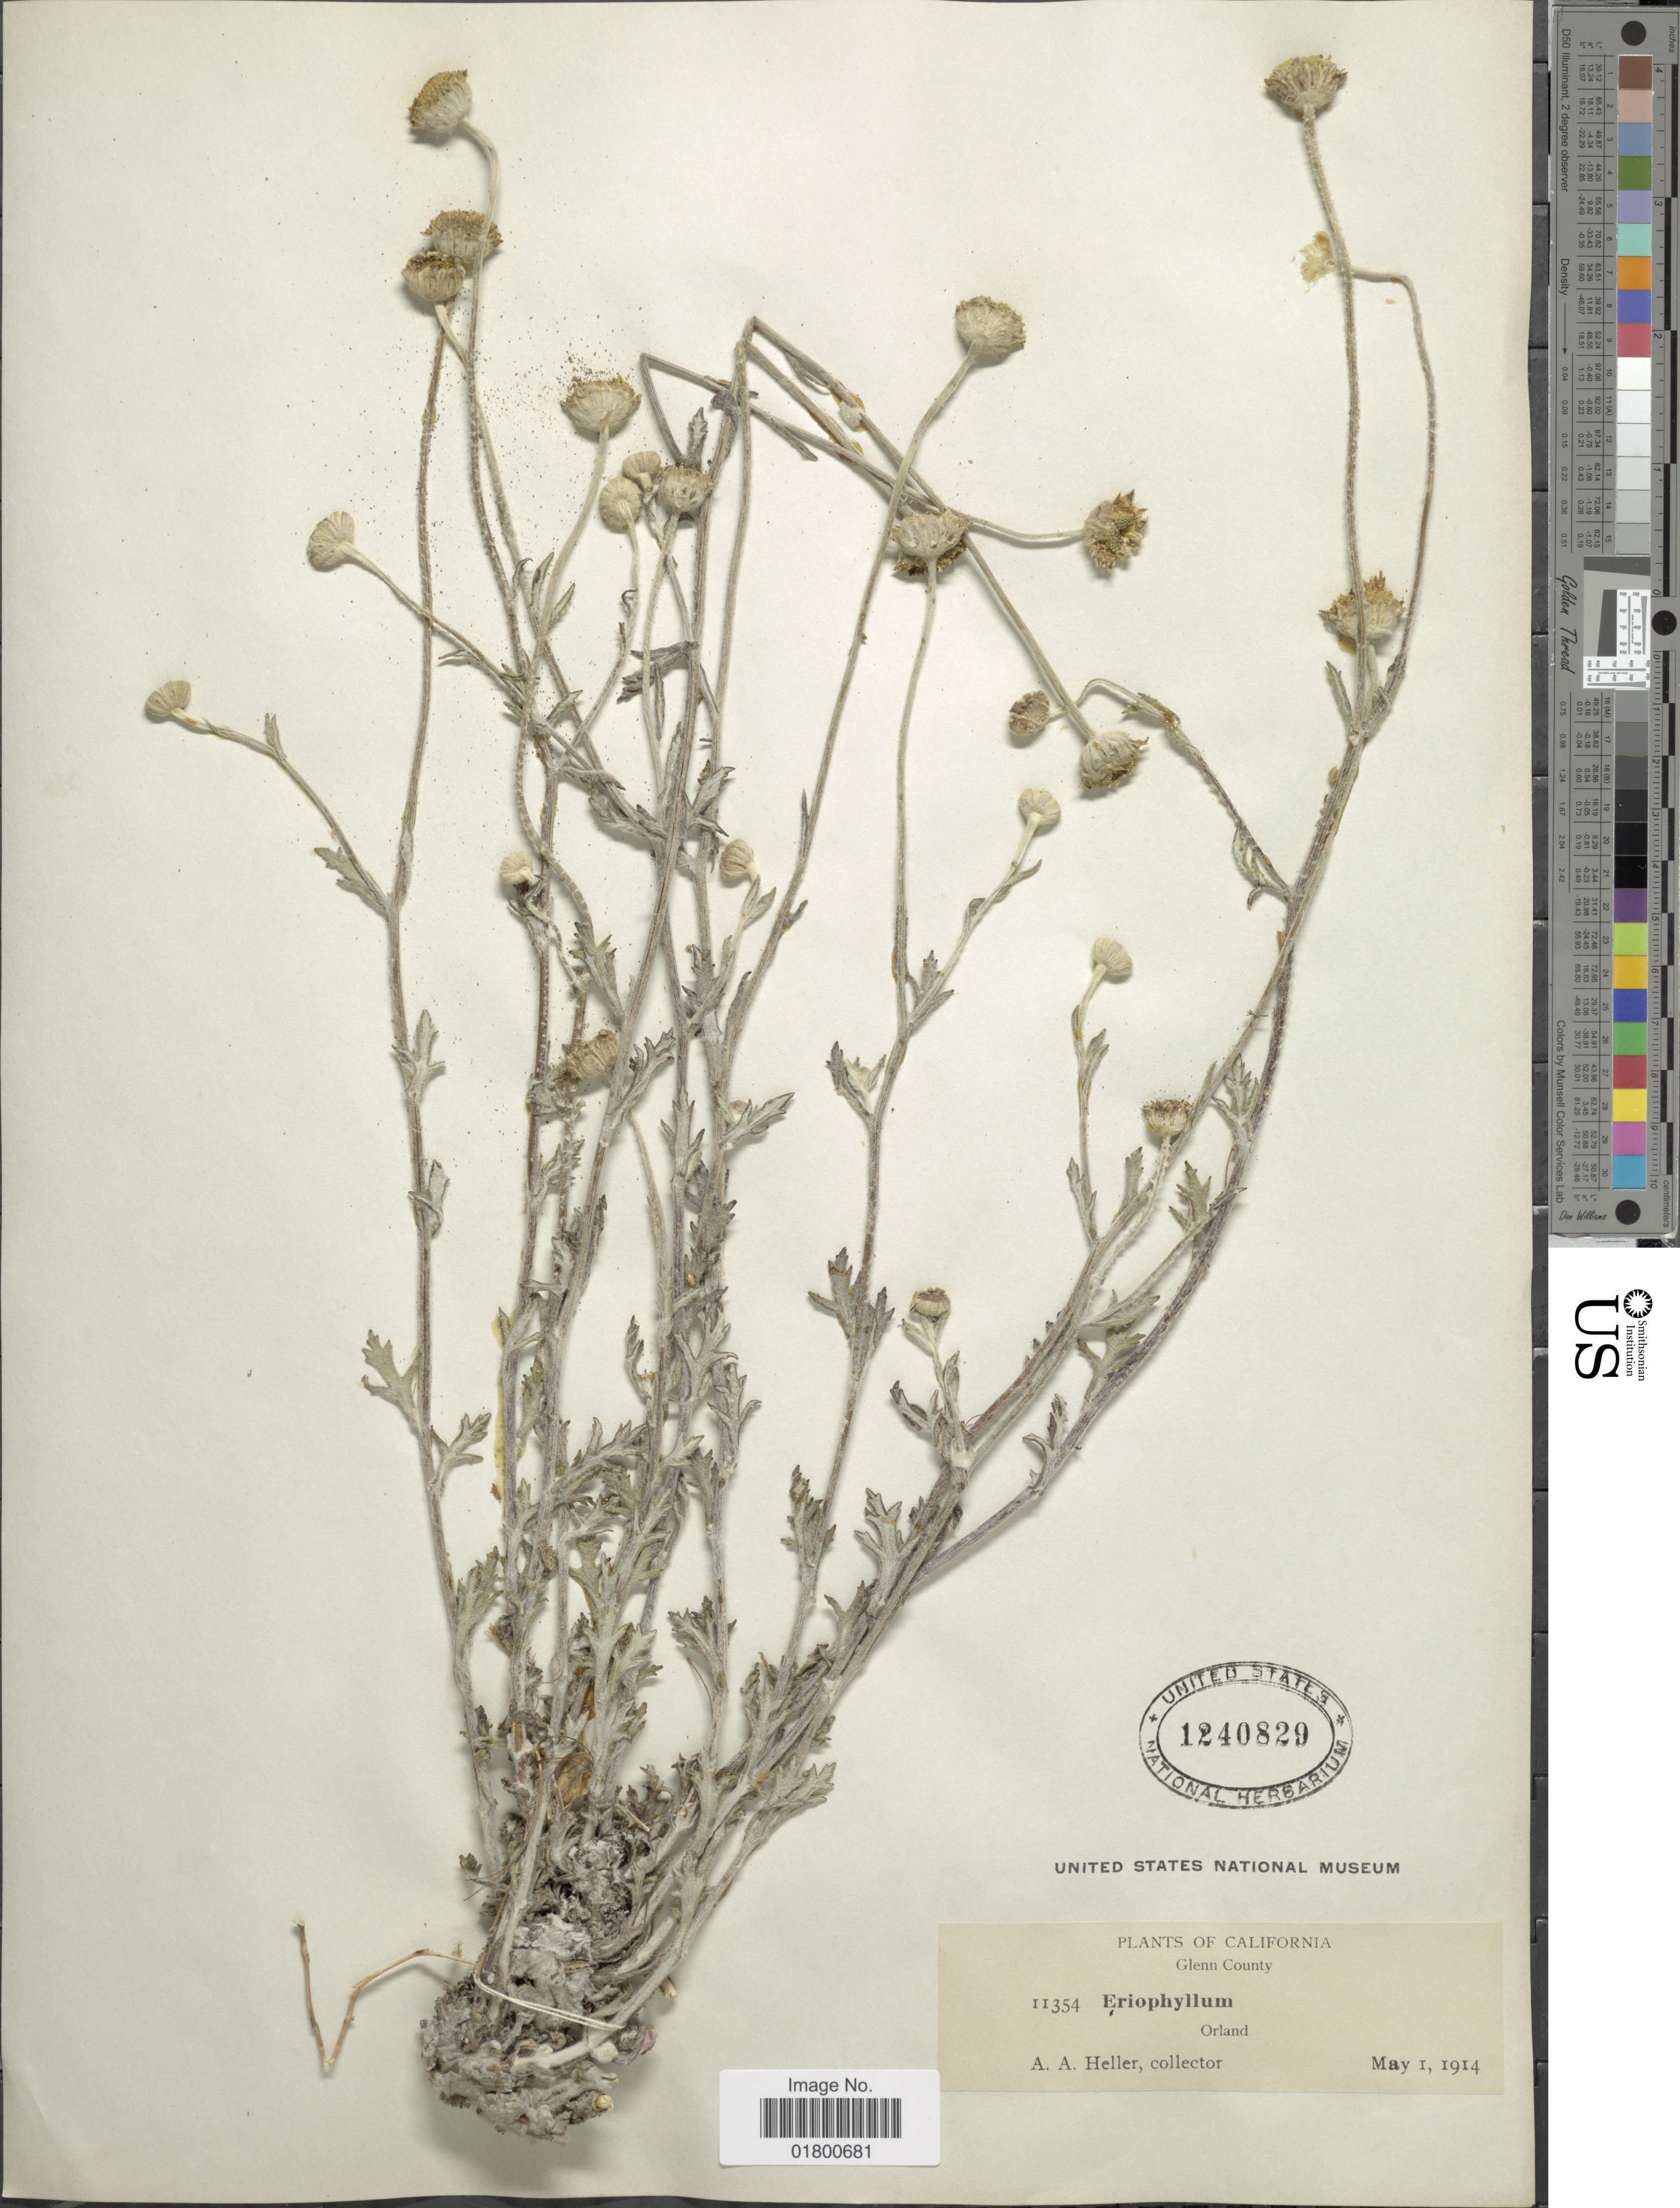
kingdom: Plantae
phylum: Tracheophyta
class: Magnoliopsida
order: Asterales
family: Asteraceae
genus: Eriophyllum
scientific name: Eriophyllum sp.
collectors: A. A. Heller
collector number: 11354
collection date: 1914-05-01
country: United States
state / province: California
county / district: Glenn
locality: Glenn County, Orland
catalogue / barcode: US 1240829